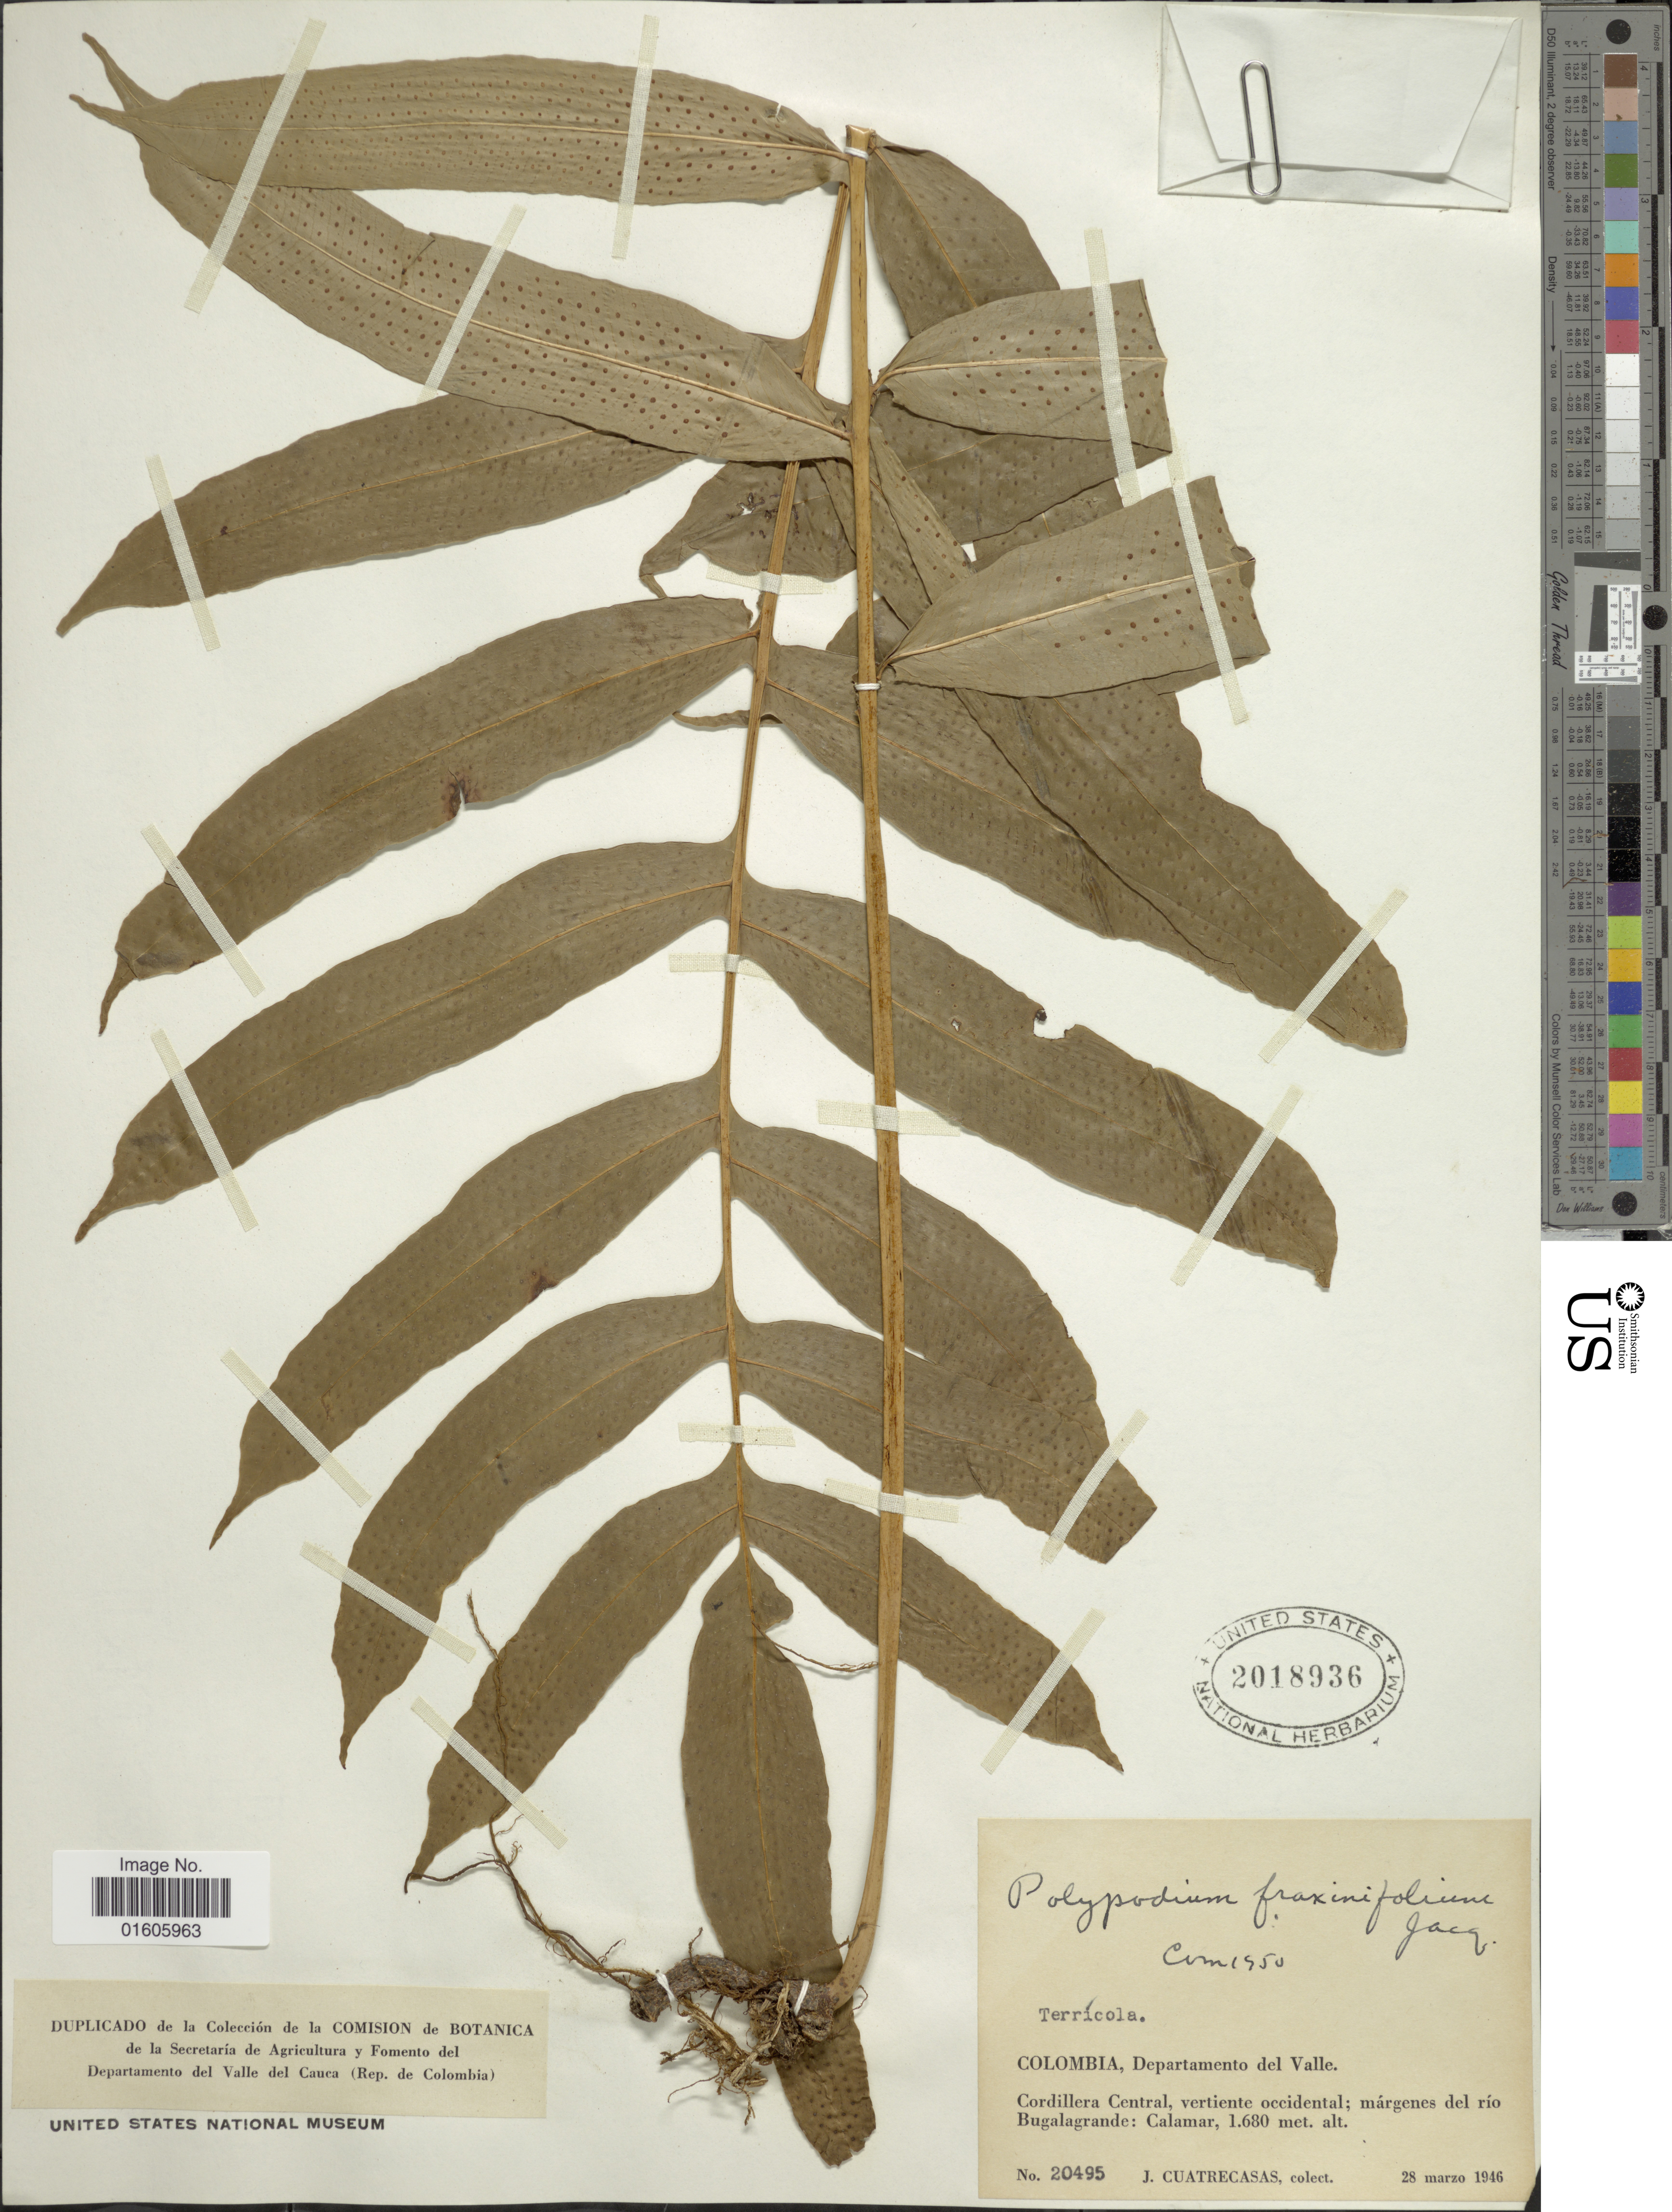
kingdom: Plantae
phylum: Tracheophyta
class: Polypodiopsida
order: Polypodiales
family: Polypodiaceae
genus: Serpocaulon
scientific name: Serpocaulon adnatum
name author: (Kunze ex Klotzsch) A.R. Sm.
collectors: J. Cuatrecasas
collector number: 20495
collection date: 1946-03-28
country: Colombia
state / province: Valle del Cauca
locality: Colombia, Departamento del Valle. Cordillera Central, vertiente occidental; márgenes del río Bugalagrande.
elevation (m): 1680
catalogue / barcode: US 2018936